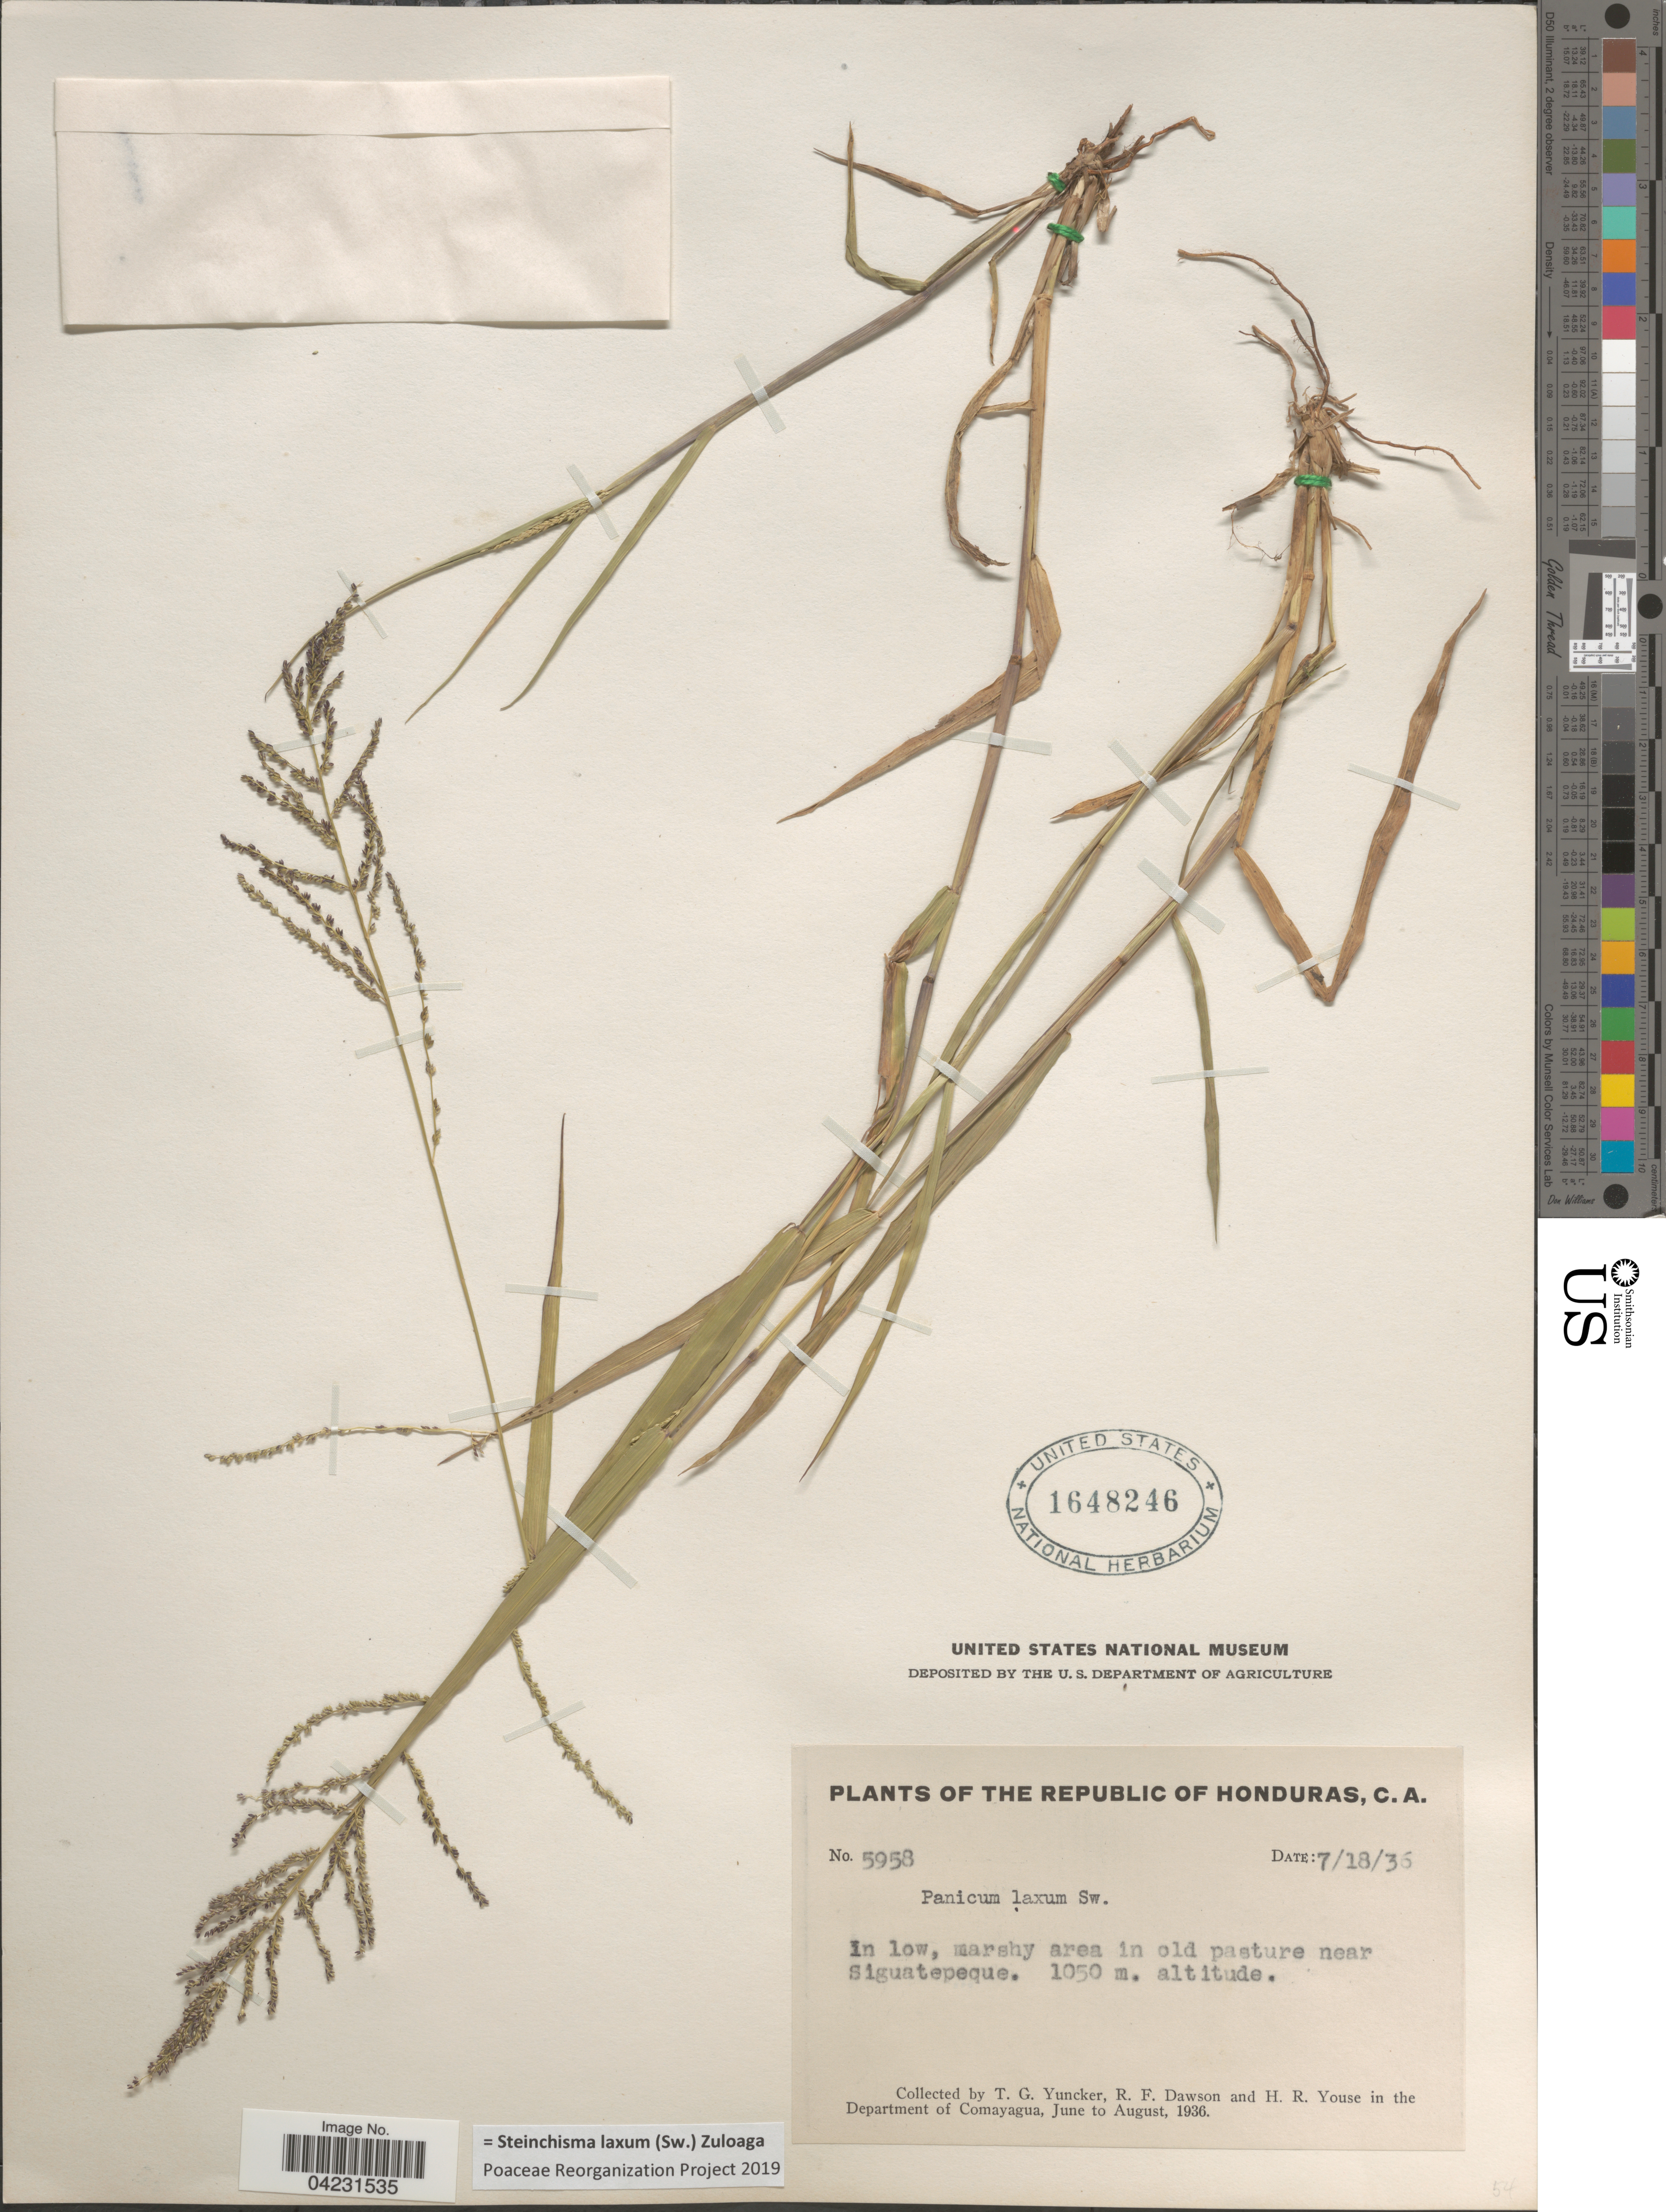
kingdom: Plantae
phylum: Tracheophyta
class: Liliopsida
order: Poales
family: Poaceae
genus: Steinchisma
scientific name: Steinchisma laxum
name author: (Sw.) Zuloaga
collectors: T. G. Yuncker, R. F. Dawson & H. Youse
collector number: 5958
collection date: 1936-07-18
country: Honduras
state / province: Comayagua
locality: In low, marshy area in old pasture near Siguatepeque. Department of Comayagua.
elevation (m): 1050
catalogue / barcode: US 1648246